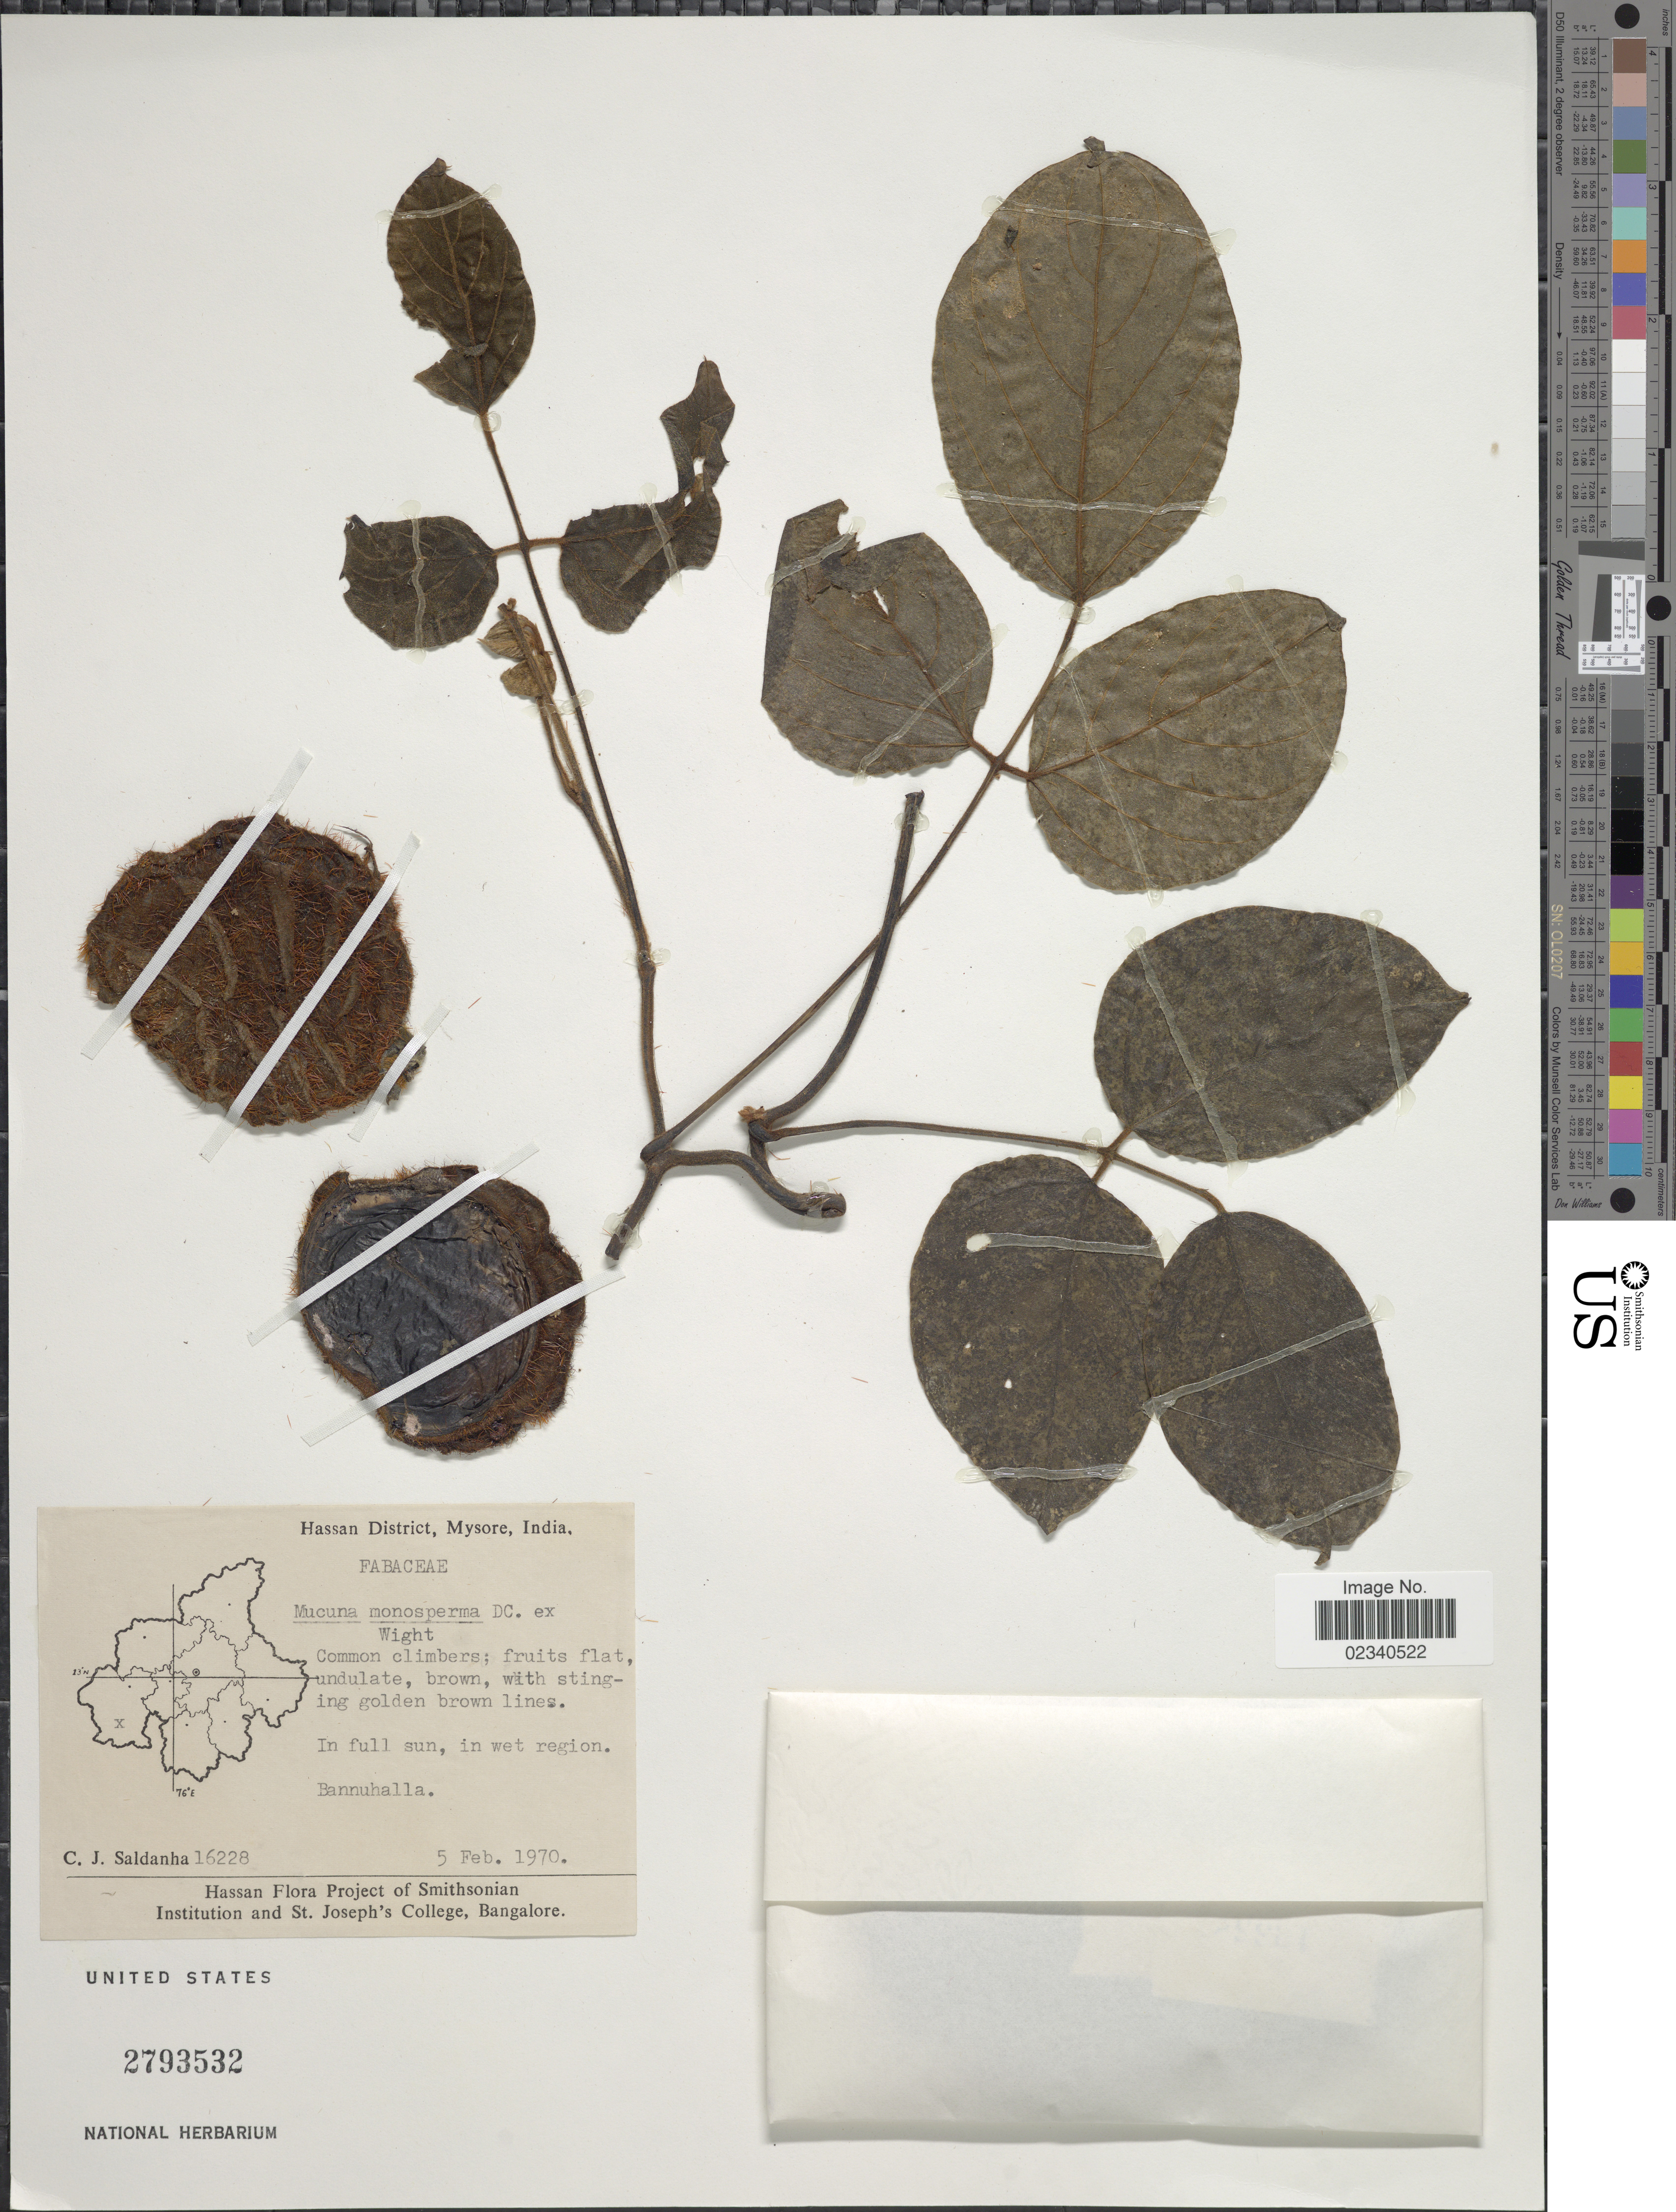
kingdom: Plantae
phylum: Tracheophyta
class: Magnoliopsida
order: Fabales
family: Fabaceae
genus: Mucuna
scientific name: Mucuna monosperma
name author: Wight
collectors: C. J. Saldanha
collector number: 16228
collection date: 1970-02-05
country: India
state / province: Karnataka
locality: Hassan District, Mysore. Bannuhalla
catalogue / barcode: US 2793532